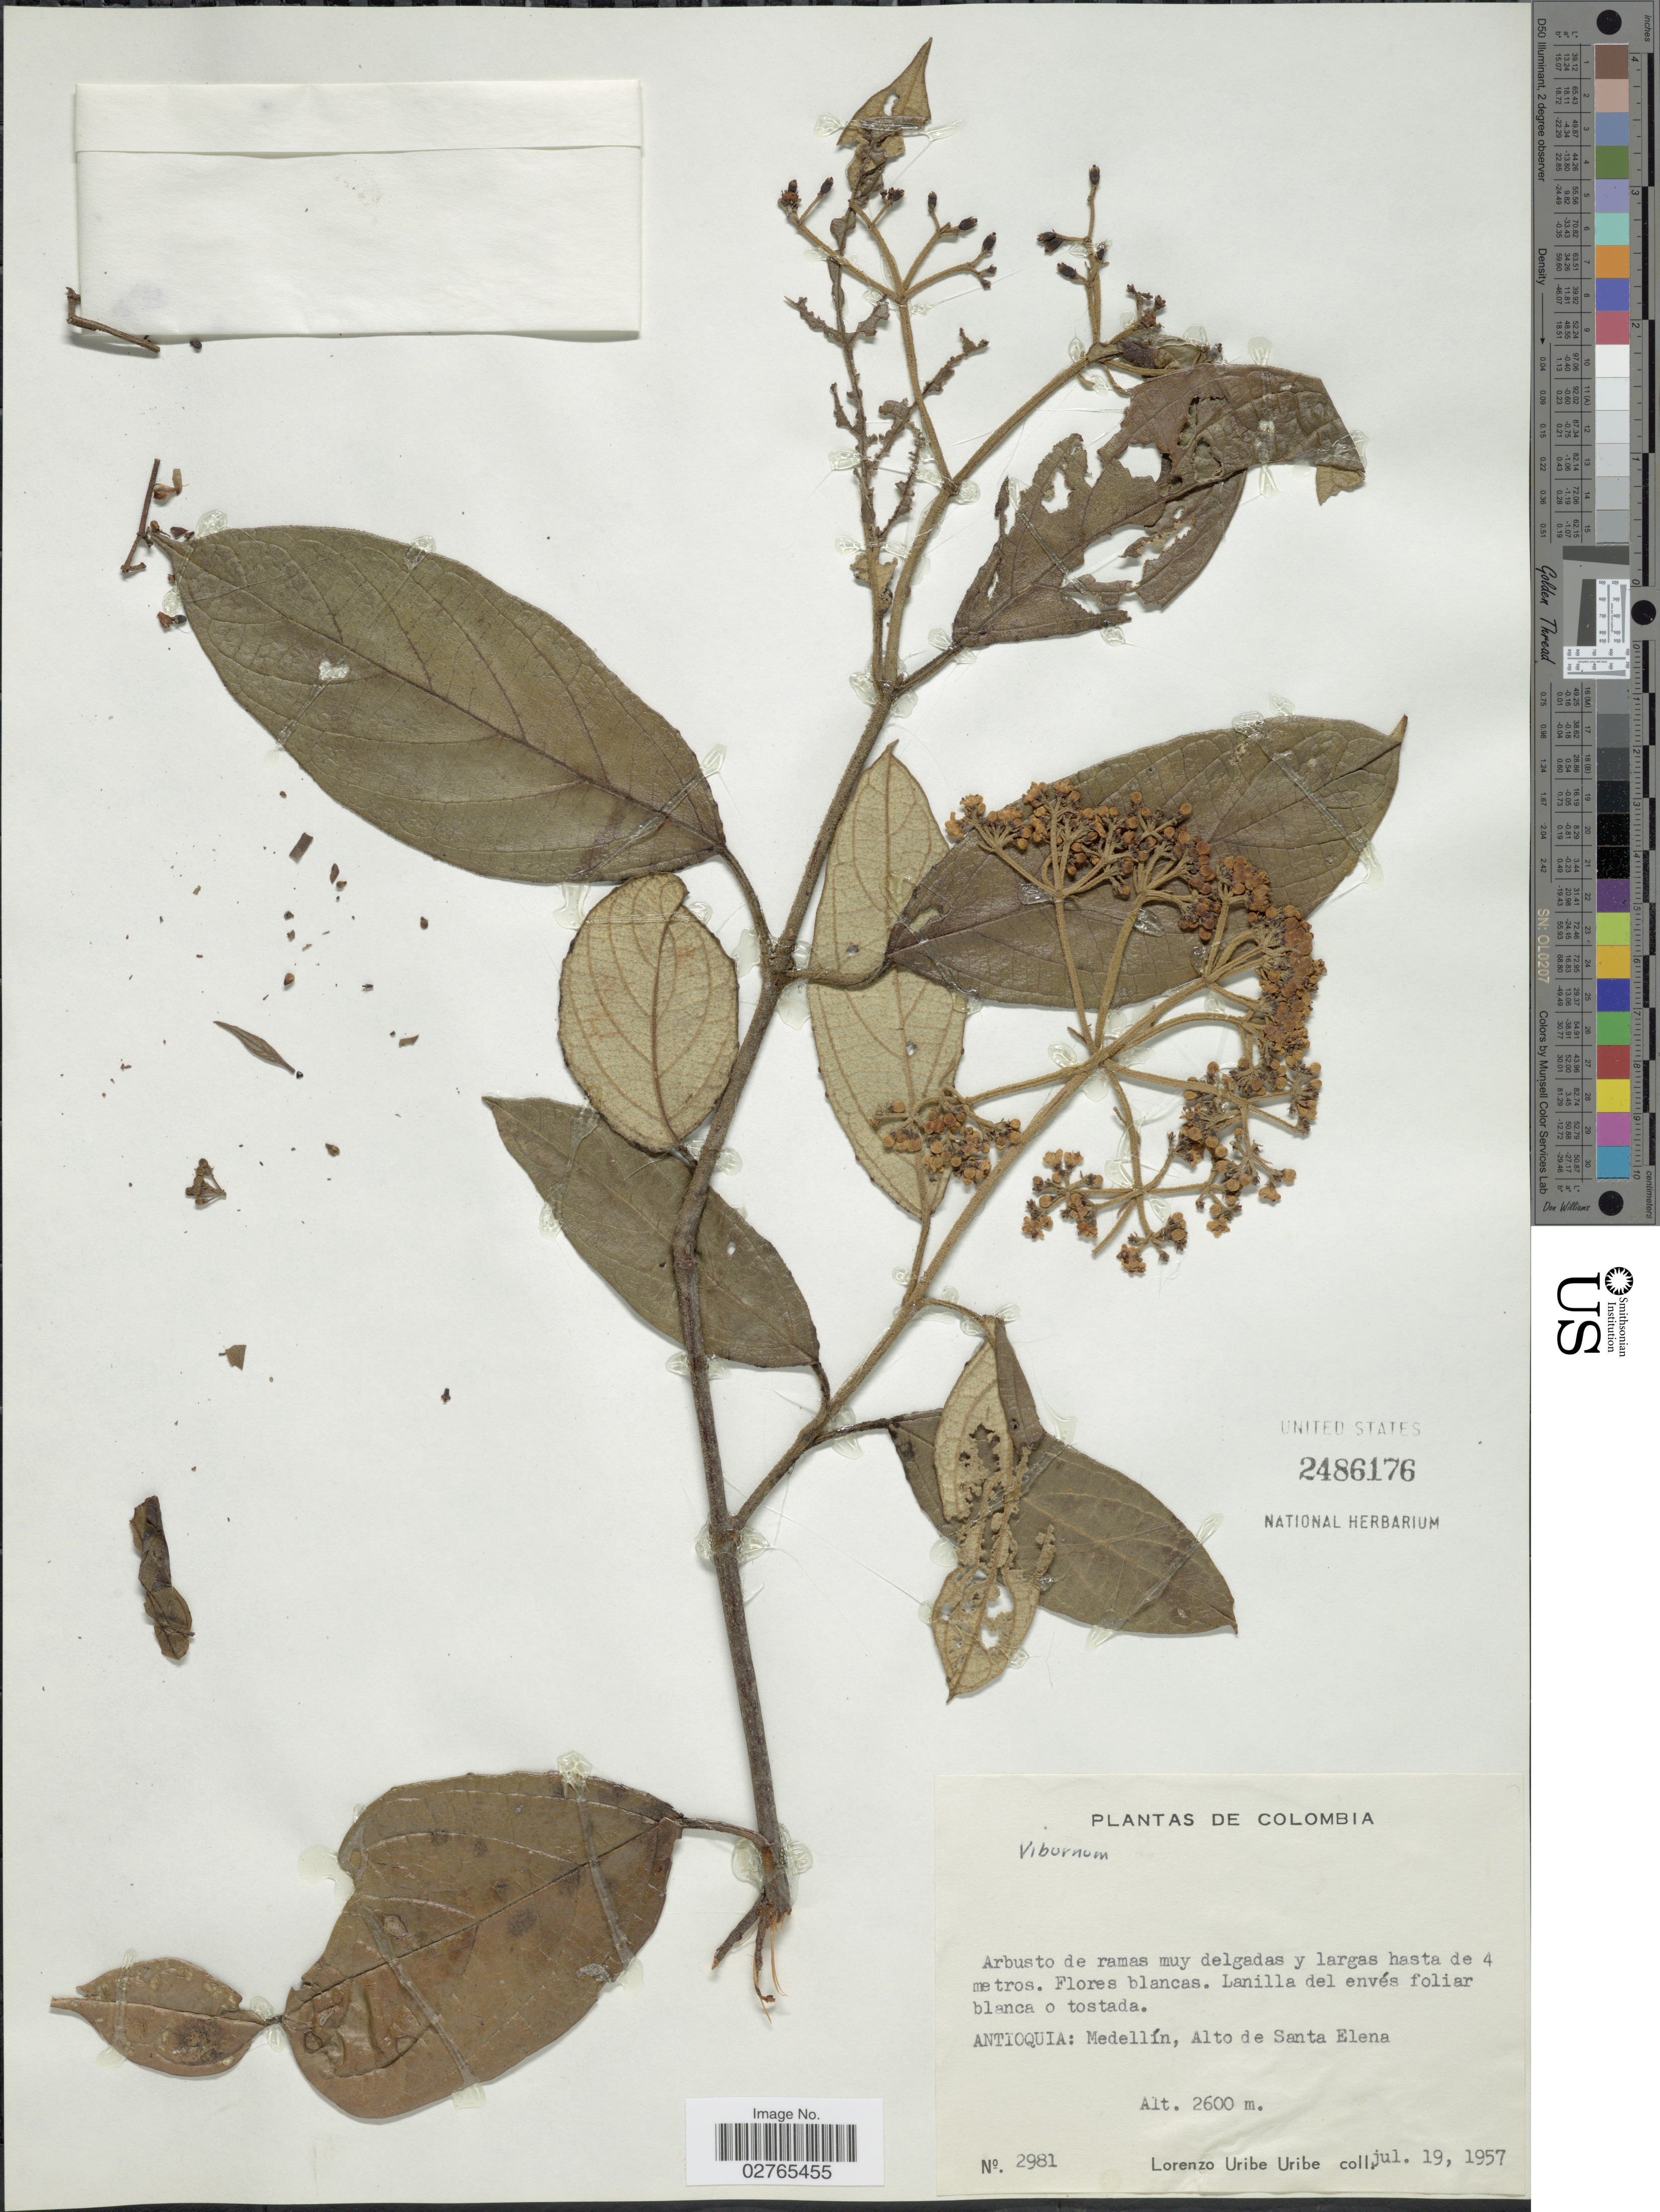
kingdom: Plantae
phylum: Tracheophyta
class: Magnoliopsida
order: Dipsacales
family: Viburnaceae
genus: Viburnum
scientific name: Viburnum sp.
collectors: L. Uribe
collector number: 2981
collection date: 1957-07-19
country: Colombia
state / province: Antioquia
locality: Antioquia: Medellín, Alto de Santa Elena.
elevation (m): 2600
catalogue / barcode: US 2486176